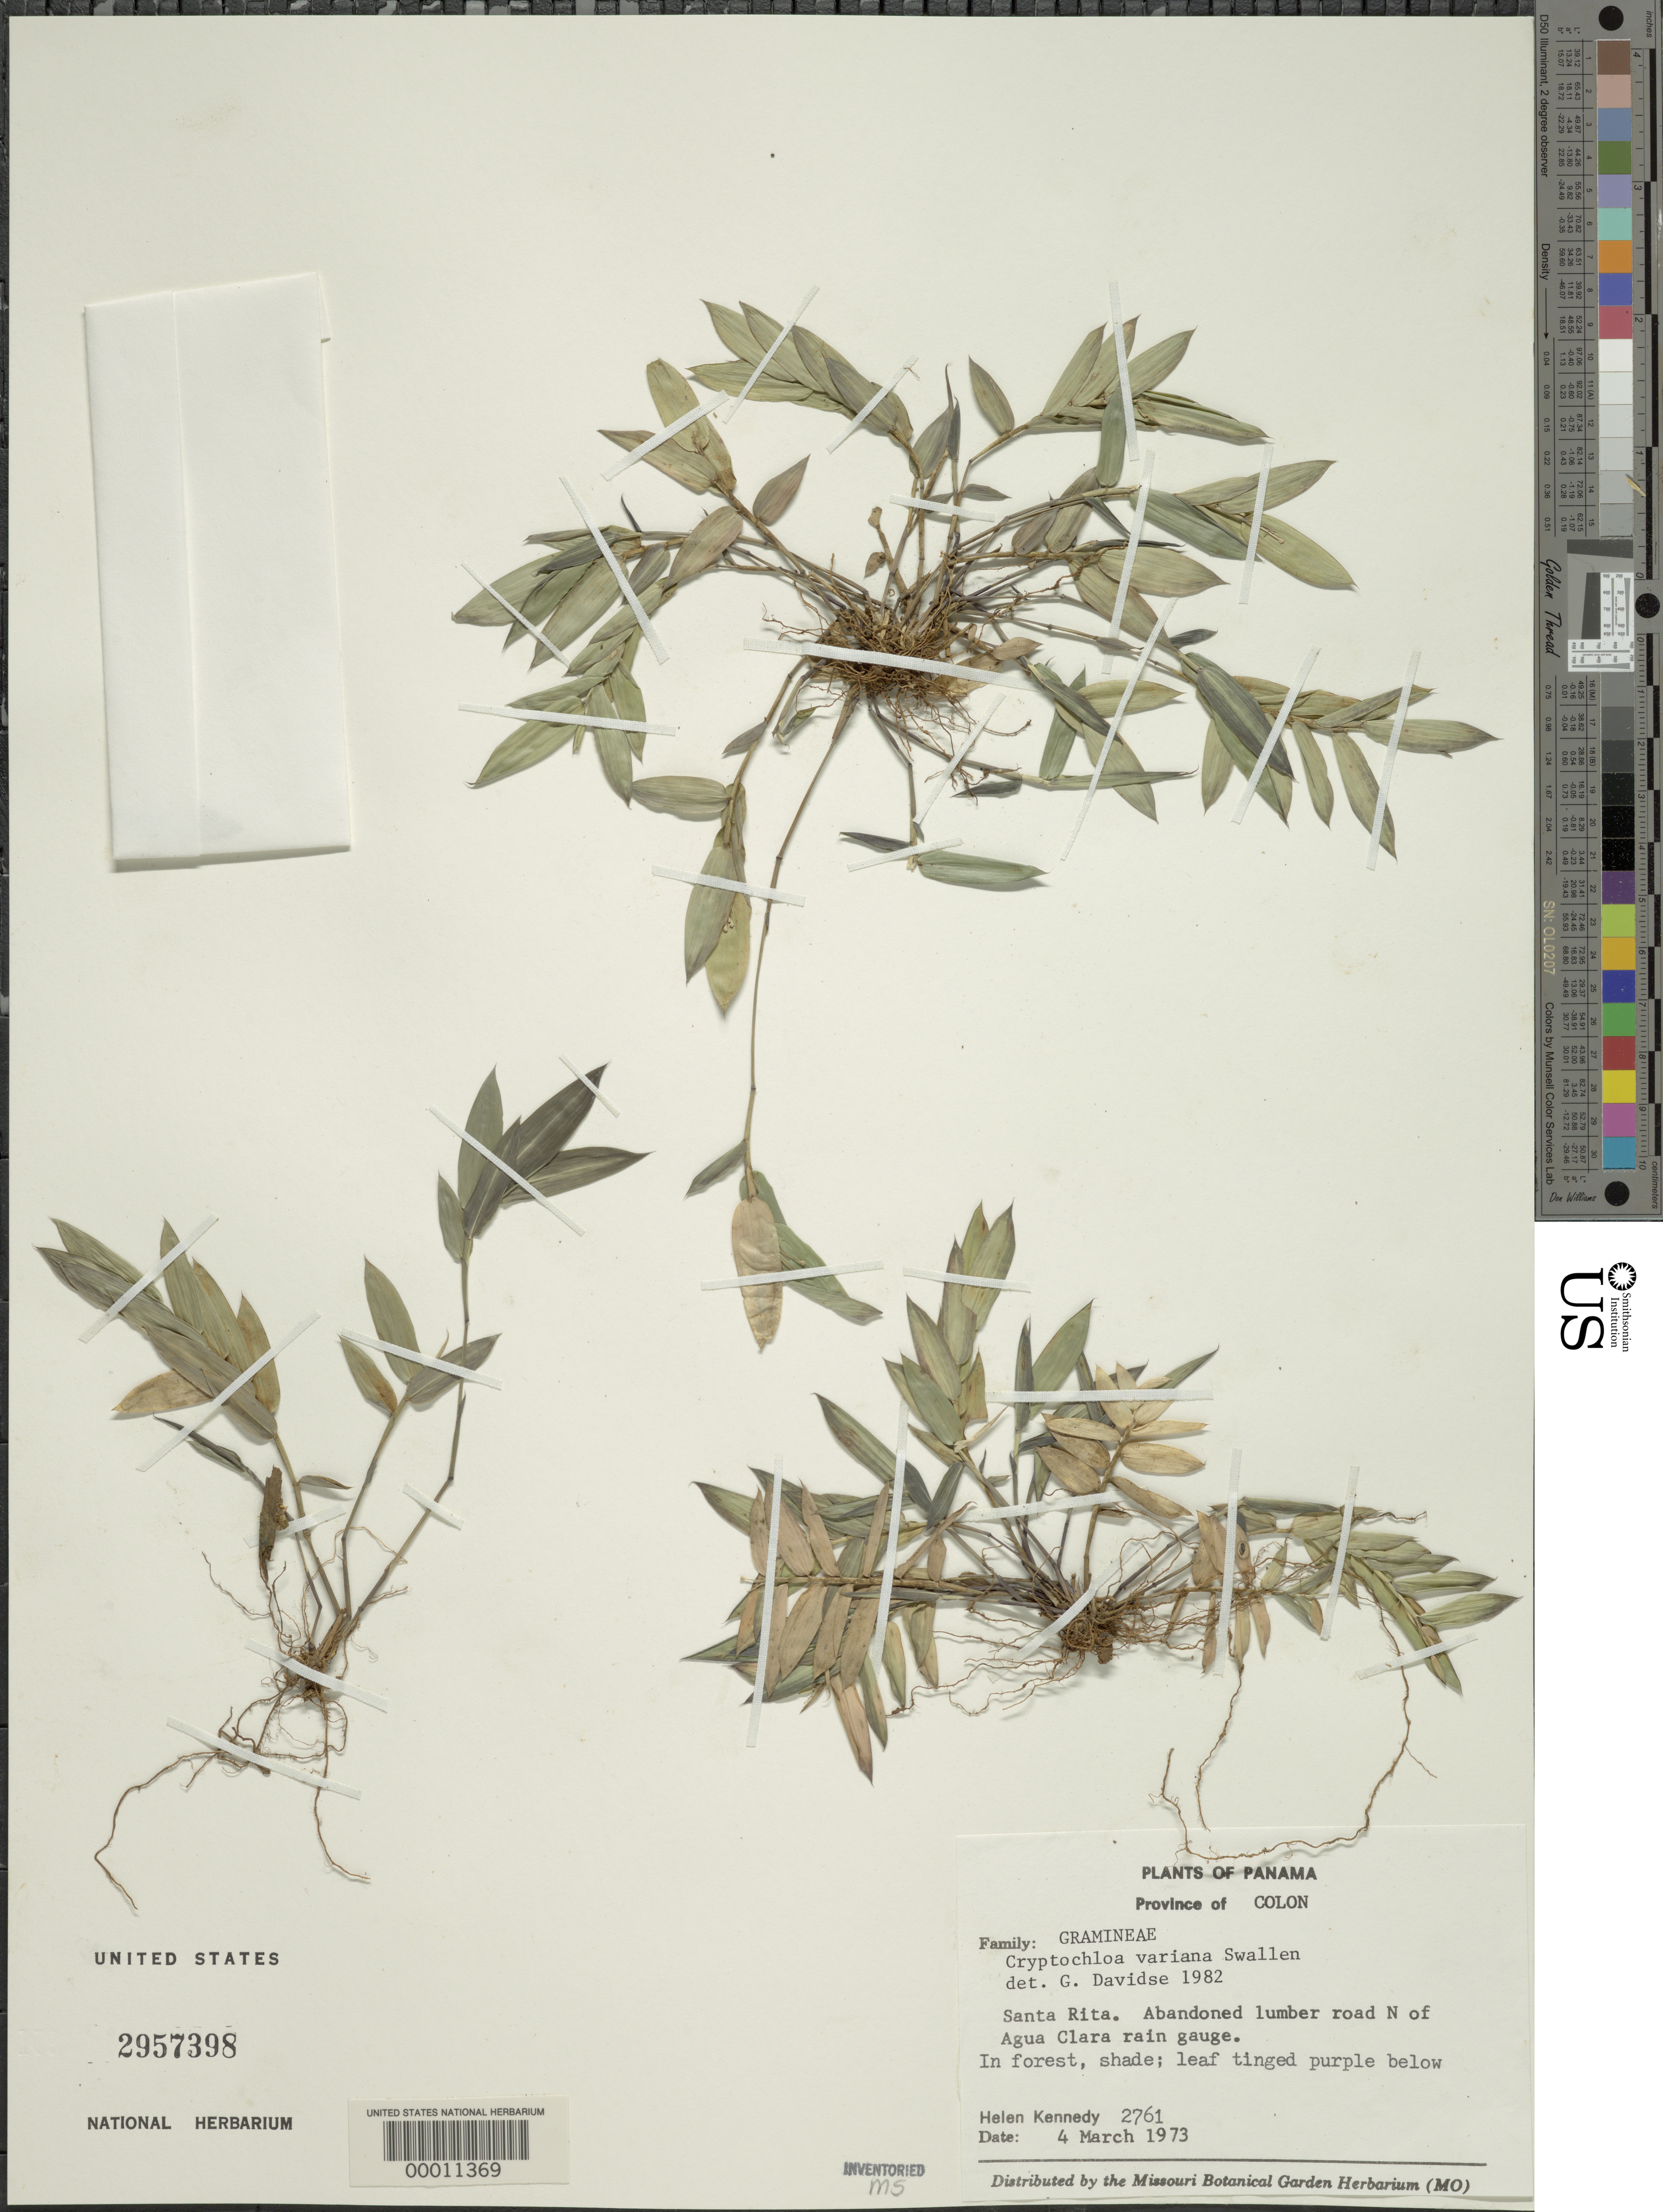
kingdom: Plantae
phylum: Tracheophyta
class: Liliopsida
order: Poales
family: Poaceae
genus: Cryptochloa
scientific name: Cryptochloa variana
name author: Swallen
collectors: H. Kennedy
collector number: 2761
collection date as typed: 04 Mar 1973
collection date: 1973-03-04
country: Panama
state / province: Colón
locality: Santa Rita, Agua Clara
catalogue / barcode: US 2957398